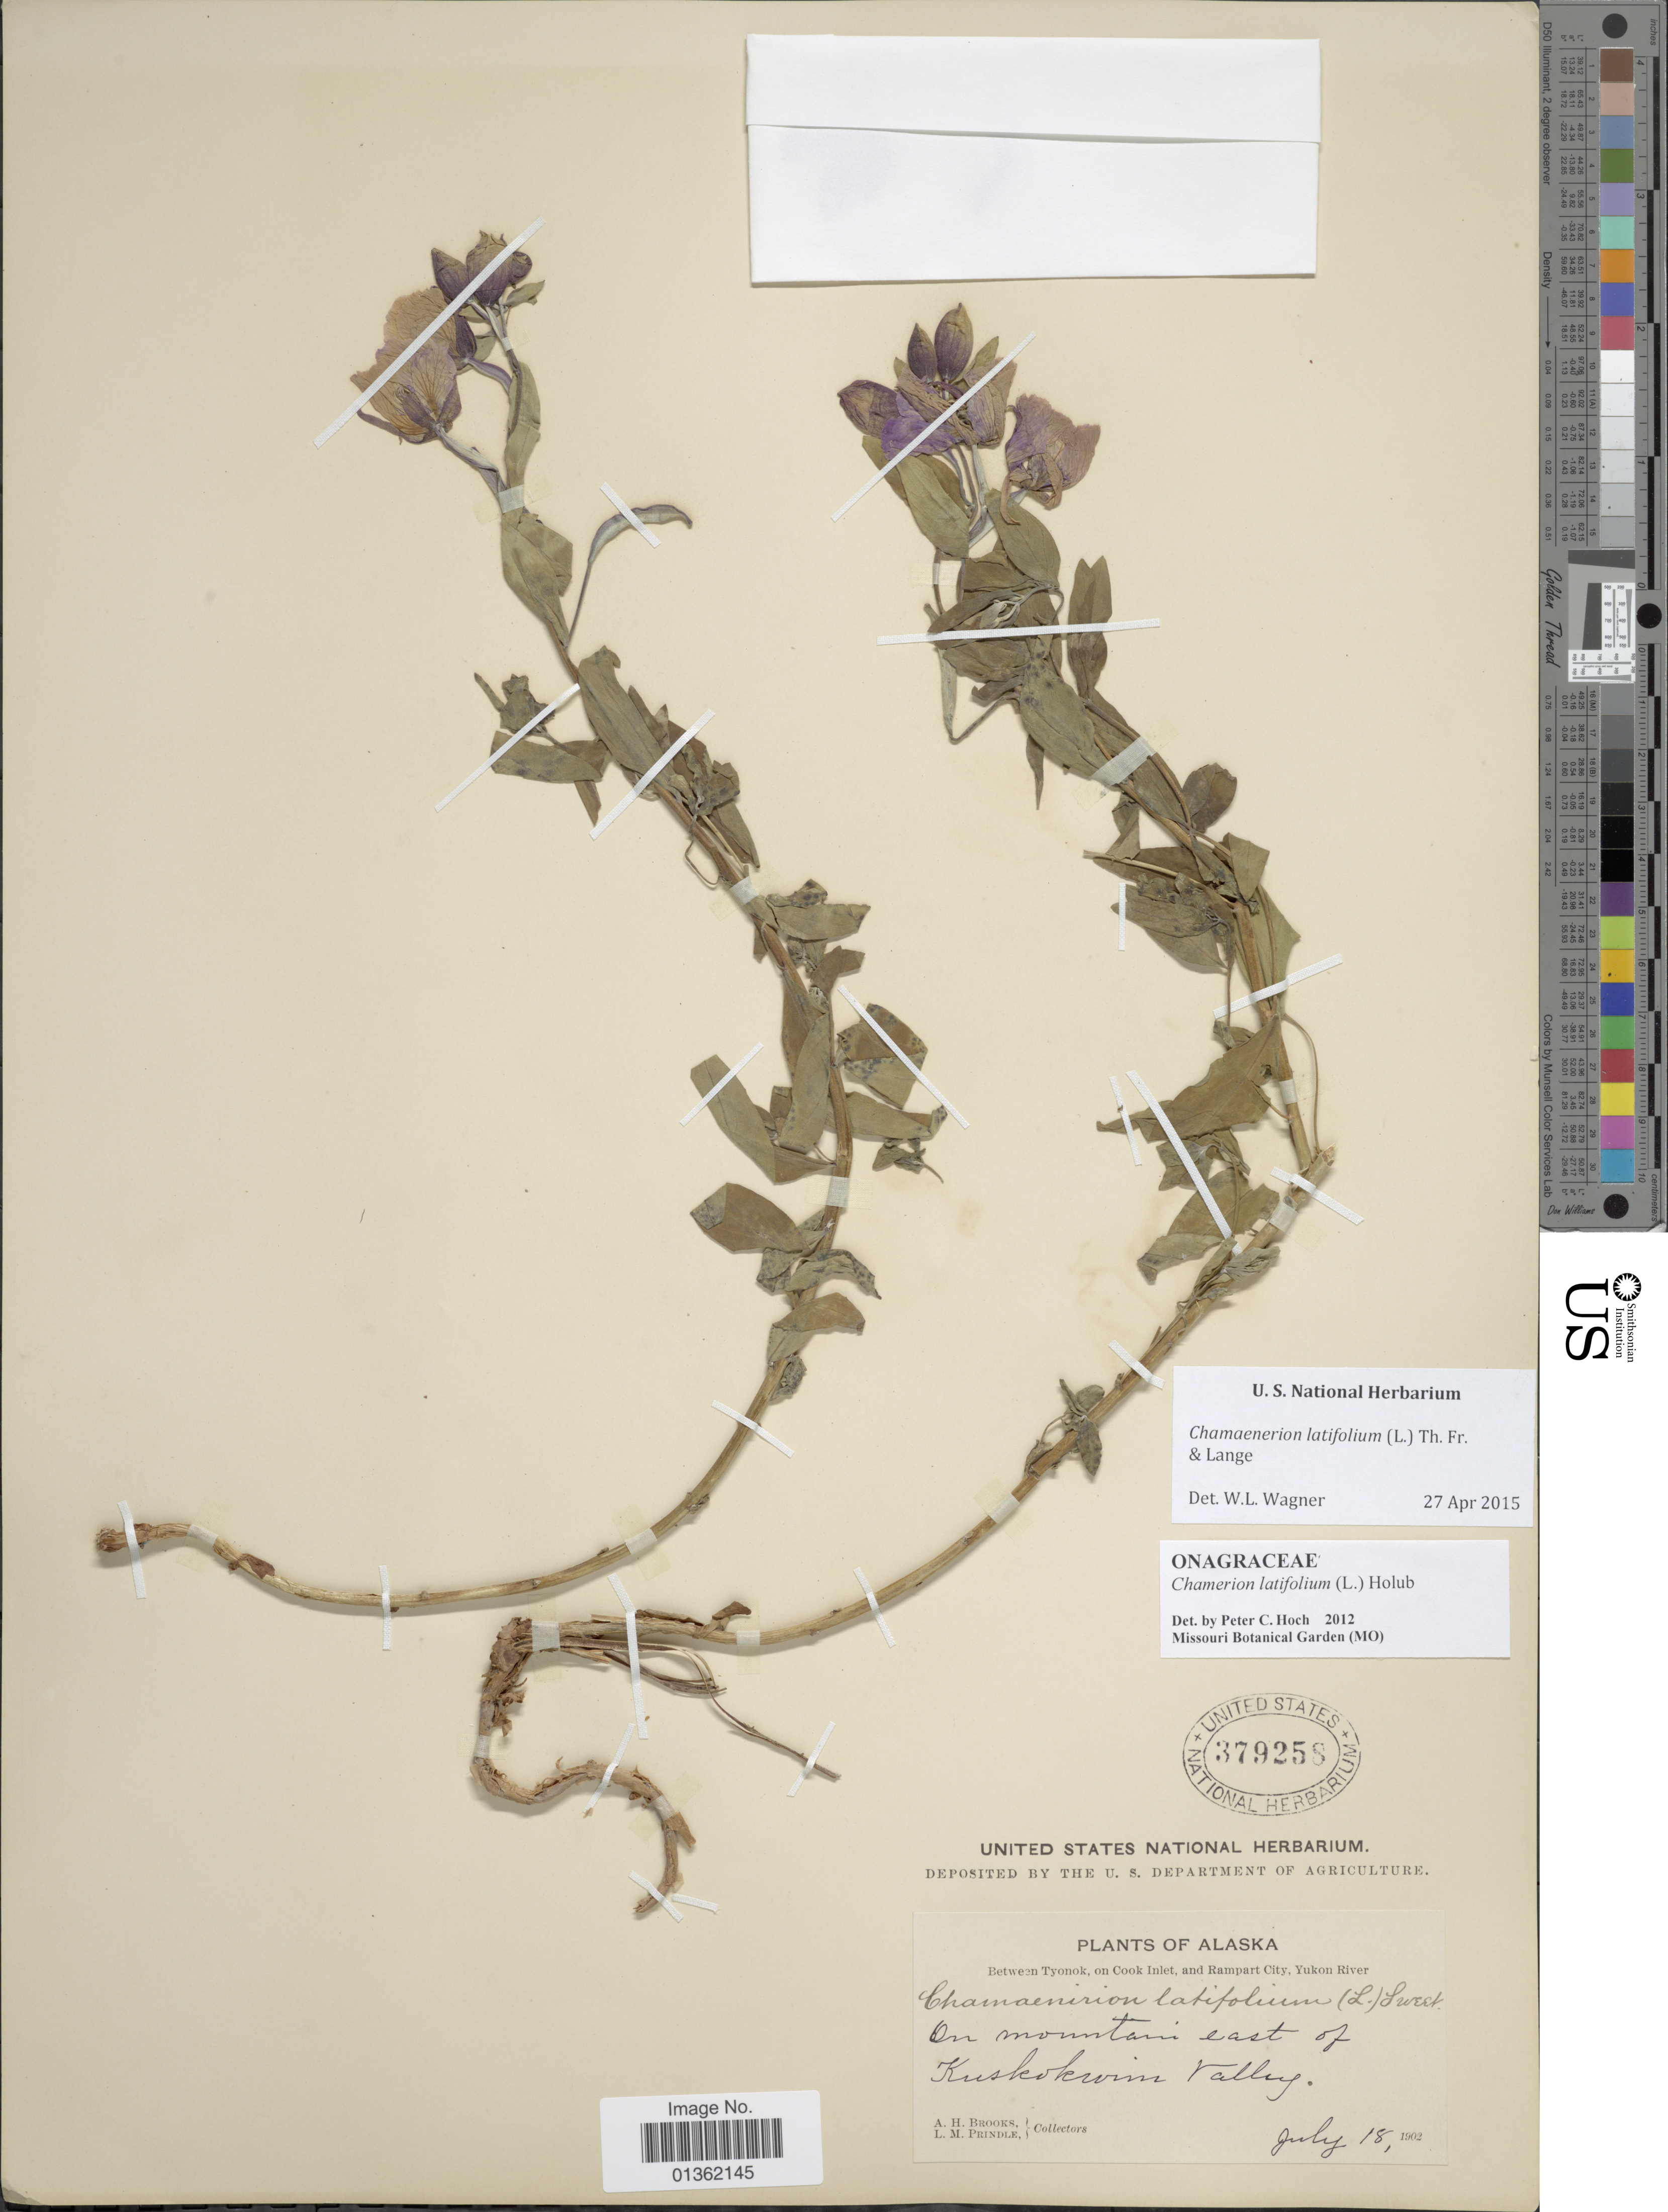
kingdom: Plantae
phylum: Tracheophyta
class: Magnoliopsida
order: Myrtales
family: Onagraceae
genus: Chamaenerion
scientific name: Chamaenerion latifolium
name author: (L.) Th. Fr. & Lange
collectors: A. Brooks & L. Prindle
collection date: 1902-07-18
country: United States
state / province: Alaska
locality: Between Tyonok, on Cook Inlet, and Rampart City, Yukon River. On mountain east of Kuskokwim Valley.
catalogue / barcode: US 379258